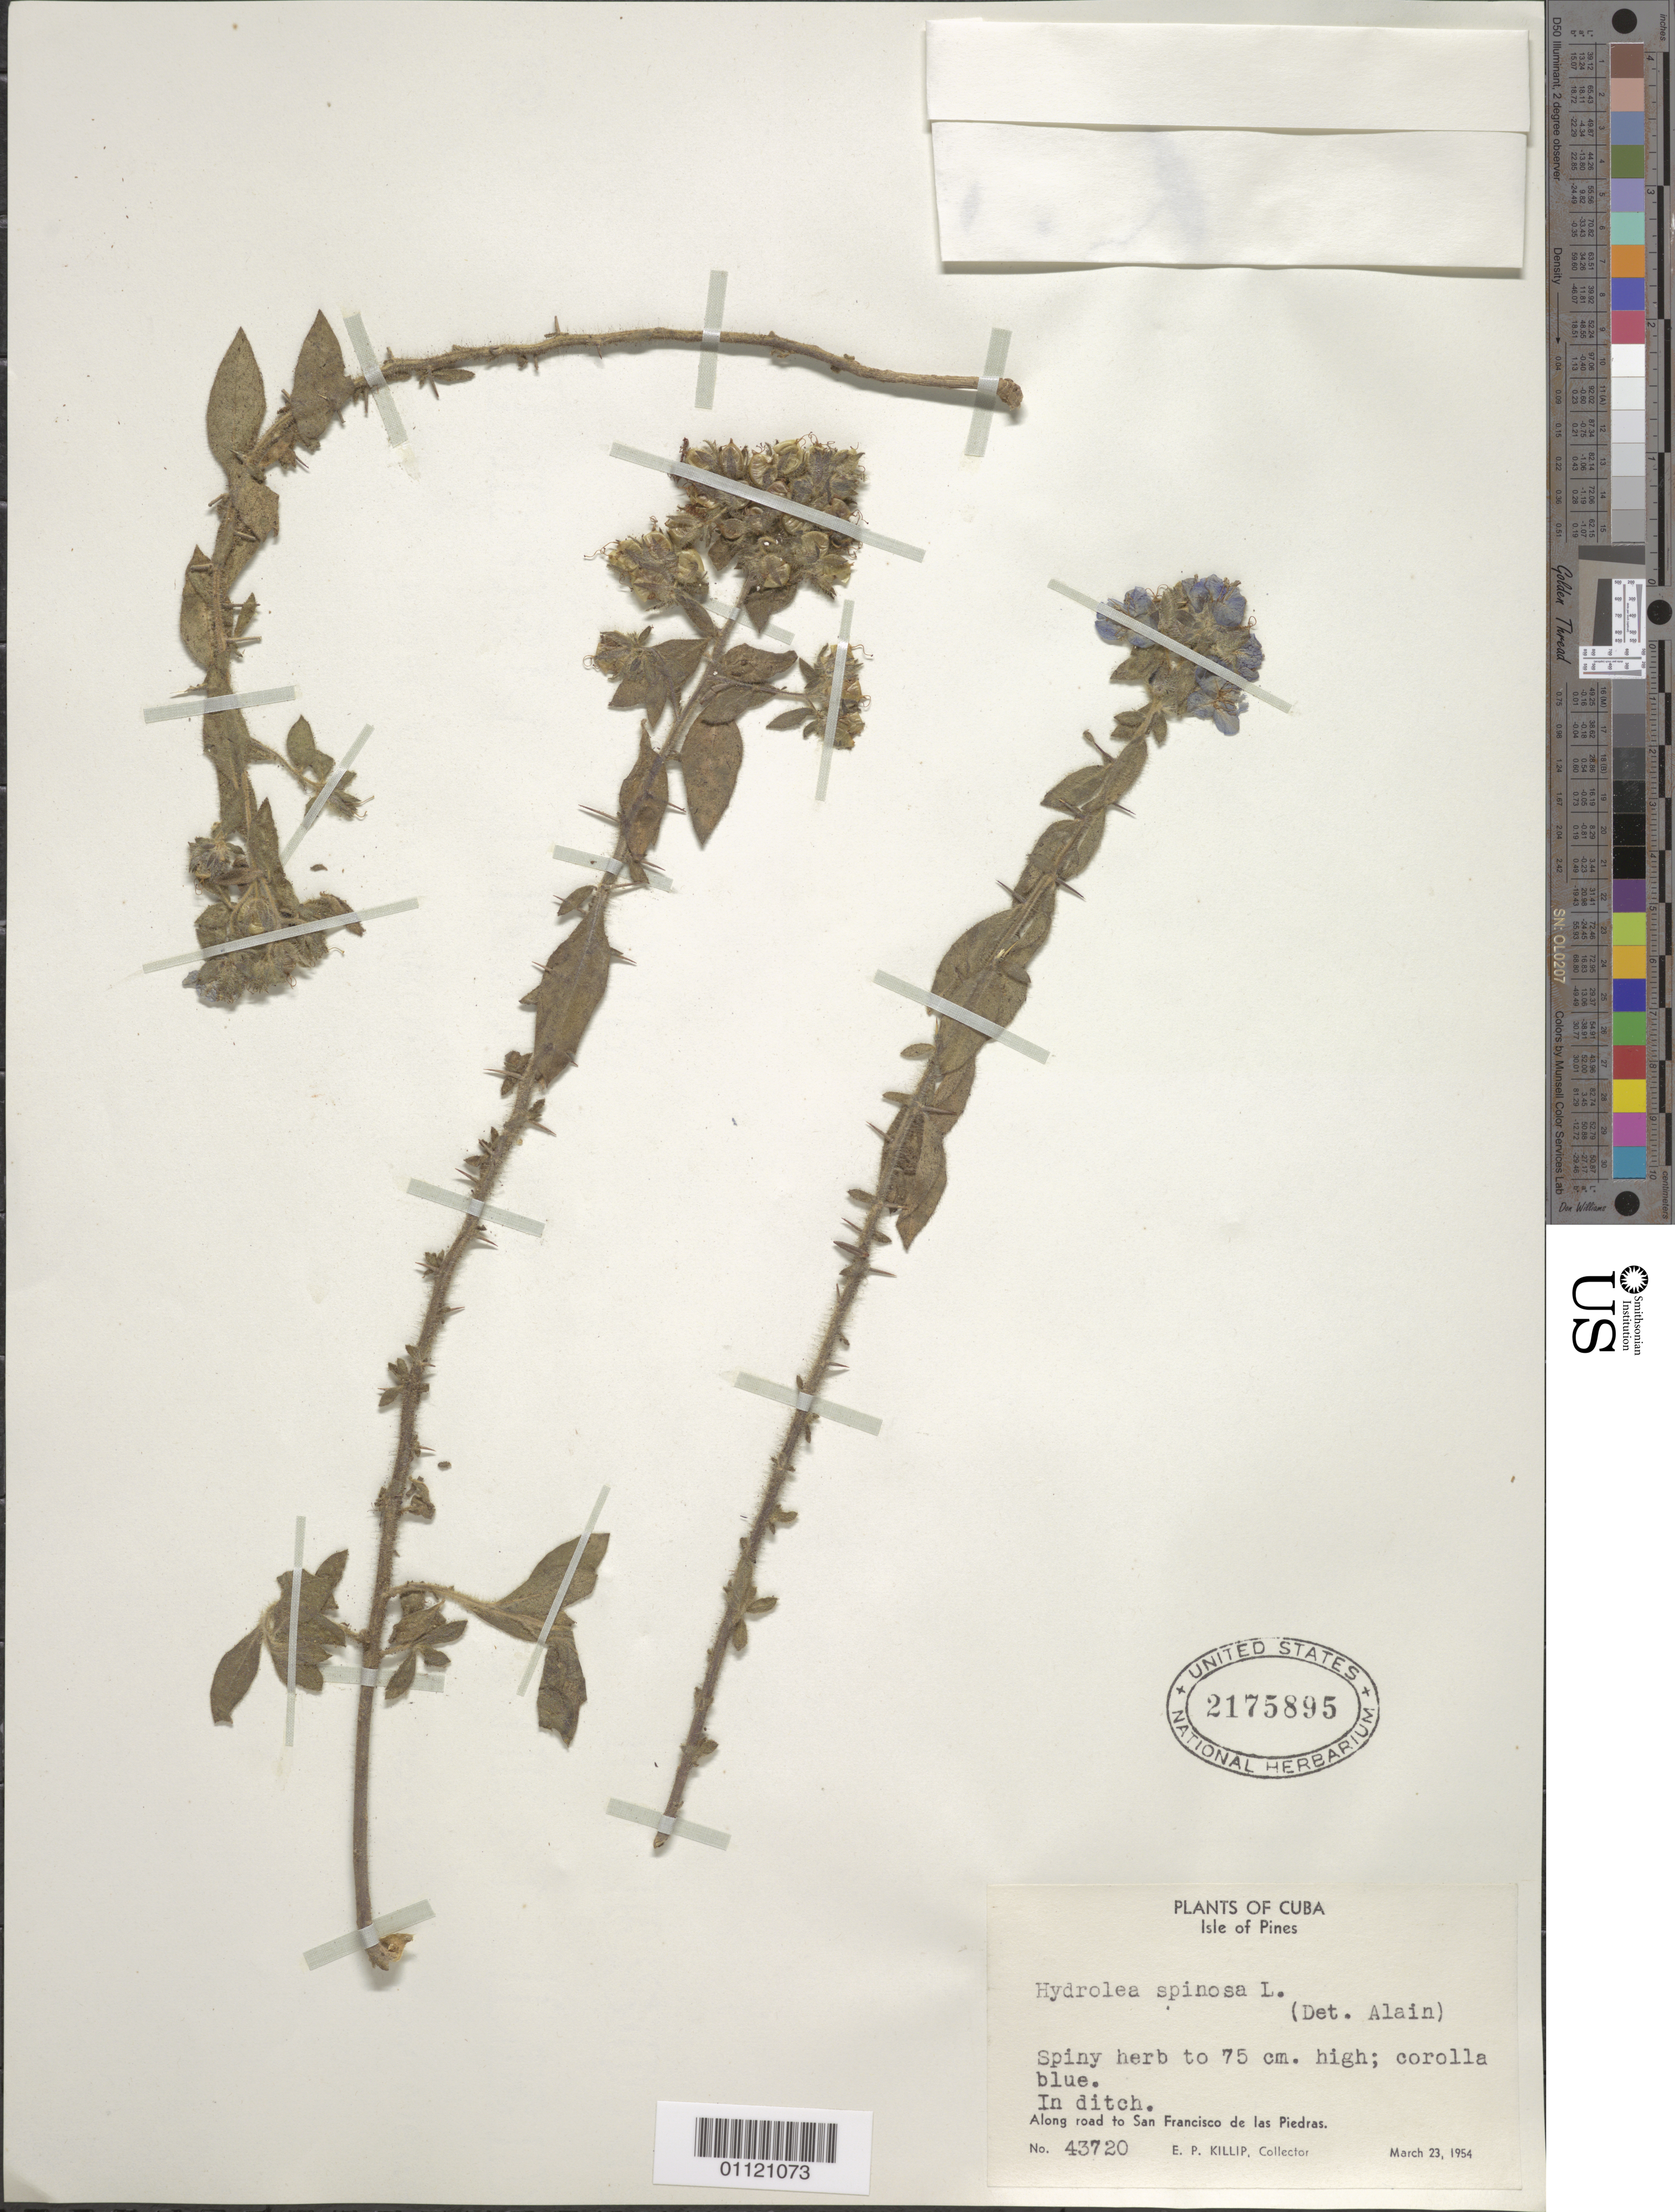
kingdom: Plantae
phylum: Tracheophyta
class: Magnoliopsida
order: Solanales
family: Hydroleaceae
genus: Hydrolea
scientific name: Hydrolea spinosa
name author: L.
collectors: E. P. Killip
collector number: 43720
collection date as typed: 23 Mar 1954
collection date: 1954-03-23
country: Cuba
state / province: Isla de La Juventud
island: Isla de la Juventud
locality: Isle of Pines, Along road to San Francisco de las Piedras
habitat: in ditch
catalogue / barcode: US 2175895